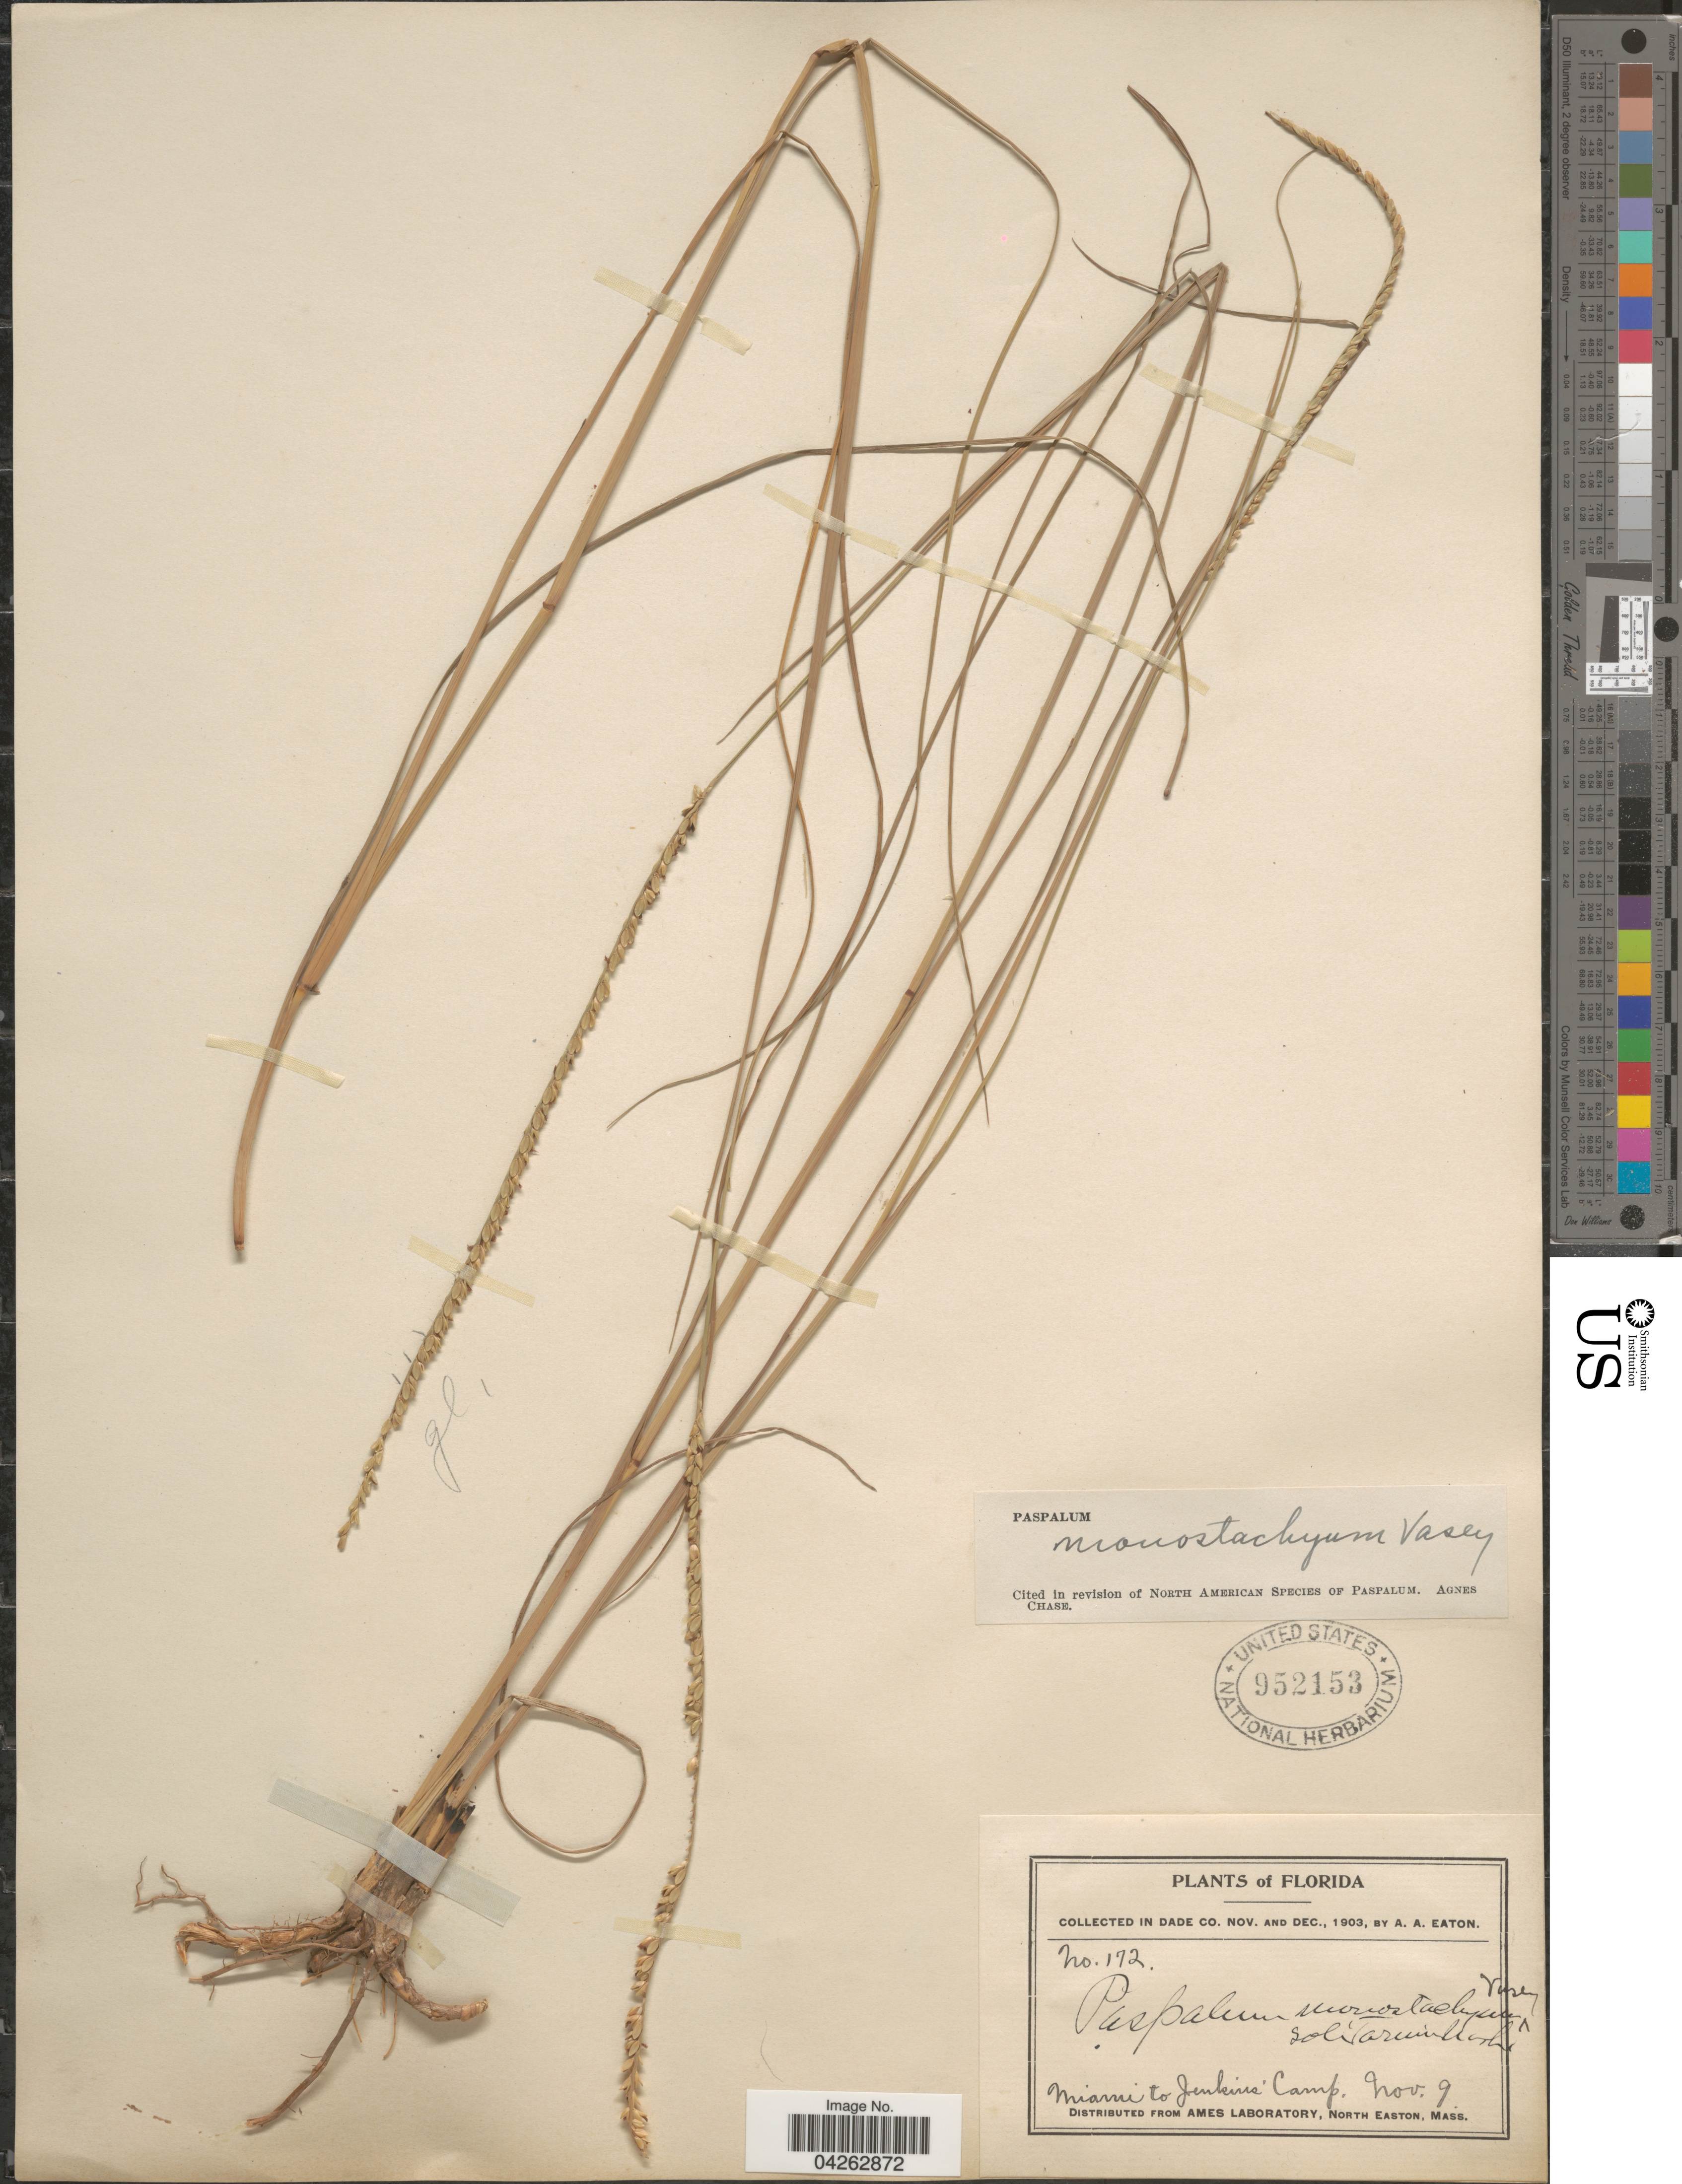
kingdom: Plantae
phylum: Tracheophyta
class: Liliopsida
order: Poales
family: Poaceae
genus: Paspalum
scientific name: Paspalum monostachyum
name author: Vasey ex Chapm.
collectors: A. A. Eaton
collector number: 172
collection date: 1903-11-09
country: United States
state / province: Florida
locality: In Dade Co. Miami to Jenkin's Camp.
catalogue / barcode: US 952153